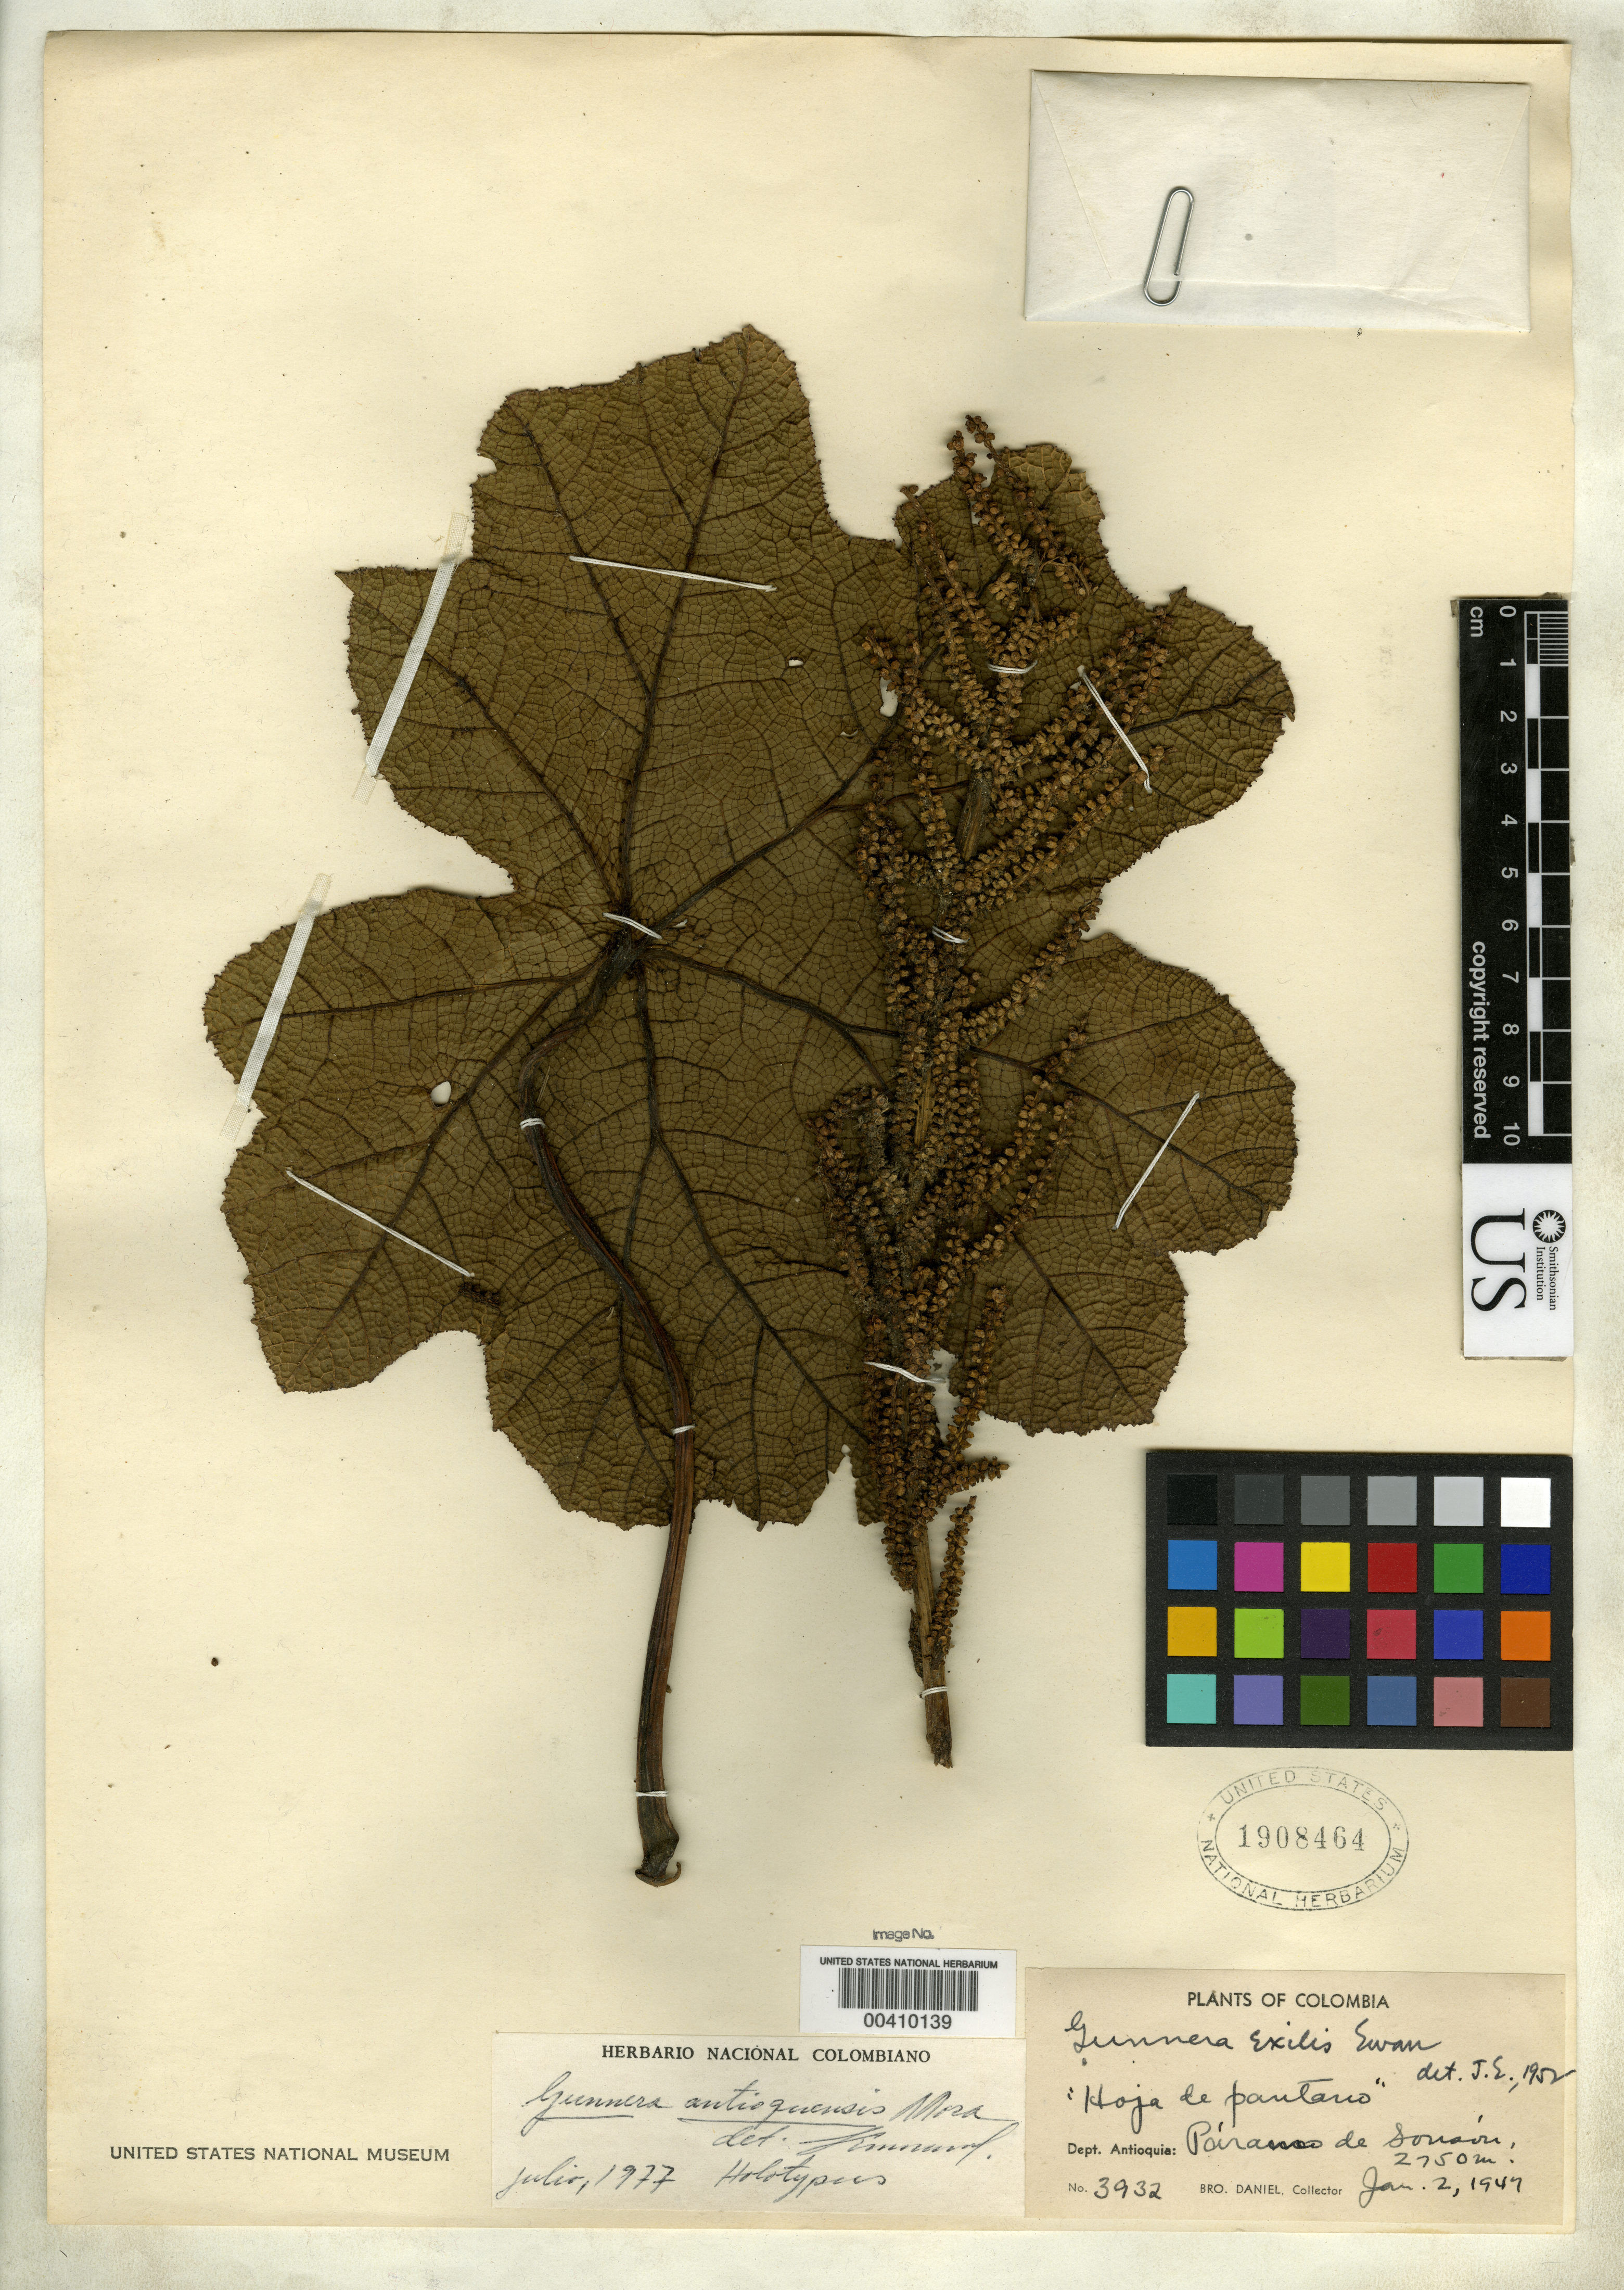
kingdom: Plantae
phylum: Tracheophyta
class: Magnoliopsida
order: Gunnerales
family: Gunneraceae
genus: Gunnera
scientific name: Gunnera antioquensis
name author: L.E. Mora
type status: Holotype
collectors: Bro. Daniel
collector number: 3932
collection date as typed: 02 Jan 1947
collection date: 1947-01-02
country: Colombia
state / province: Antioquia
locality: Paramo de Sonora.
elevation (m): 2750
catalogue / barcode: US 1908464